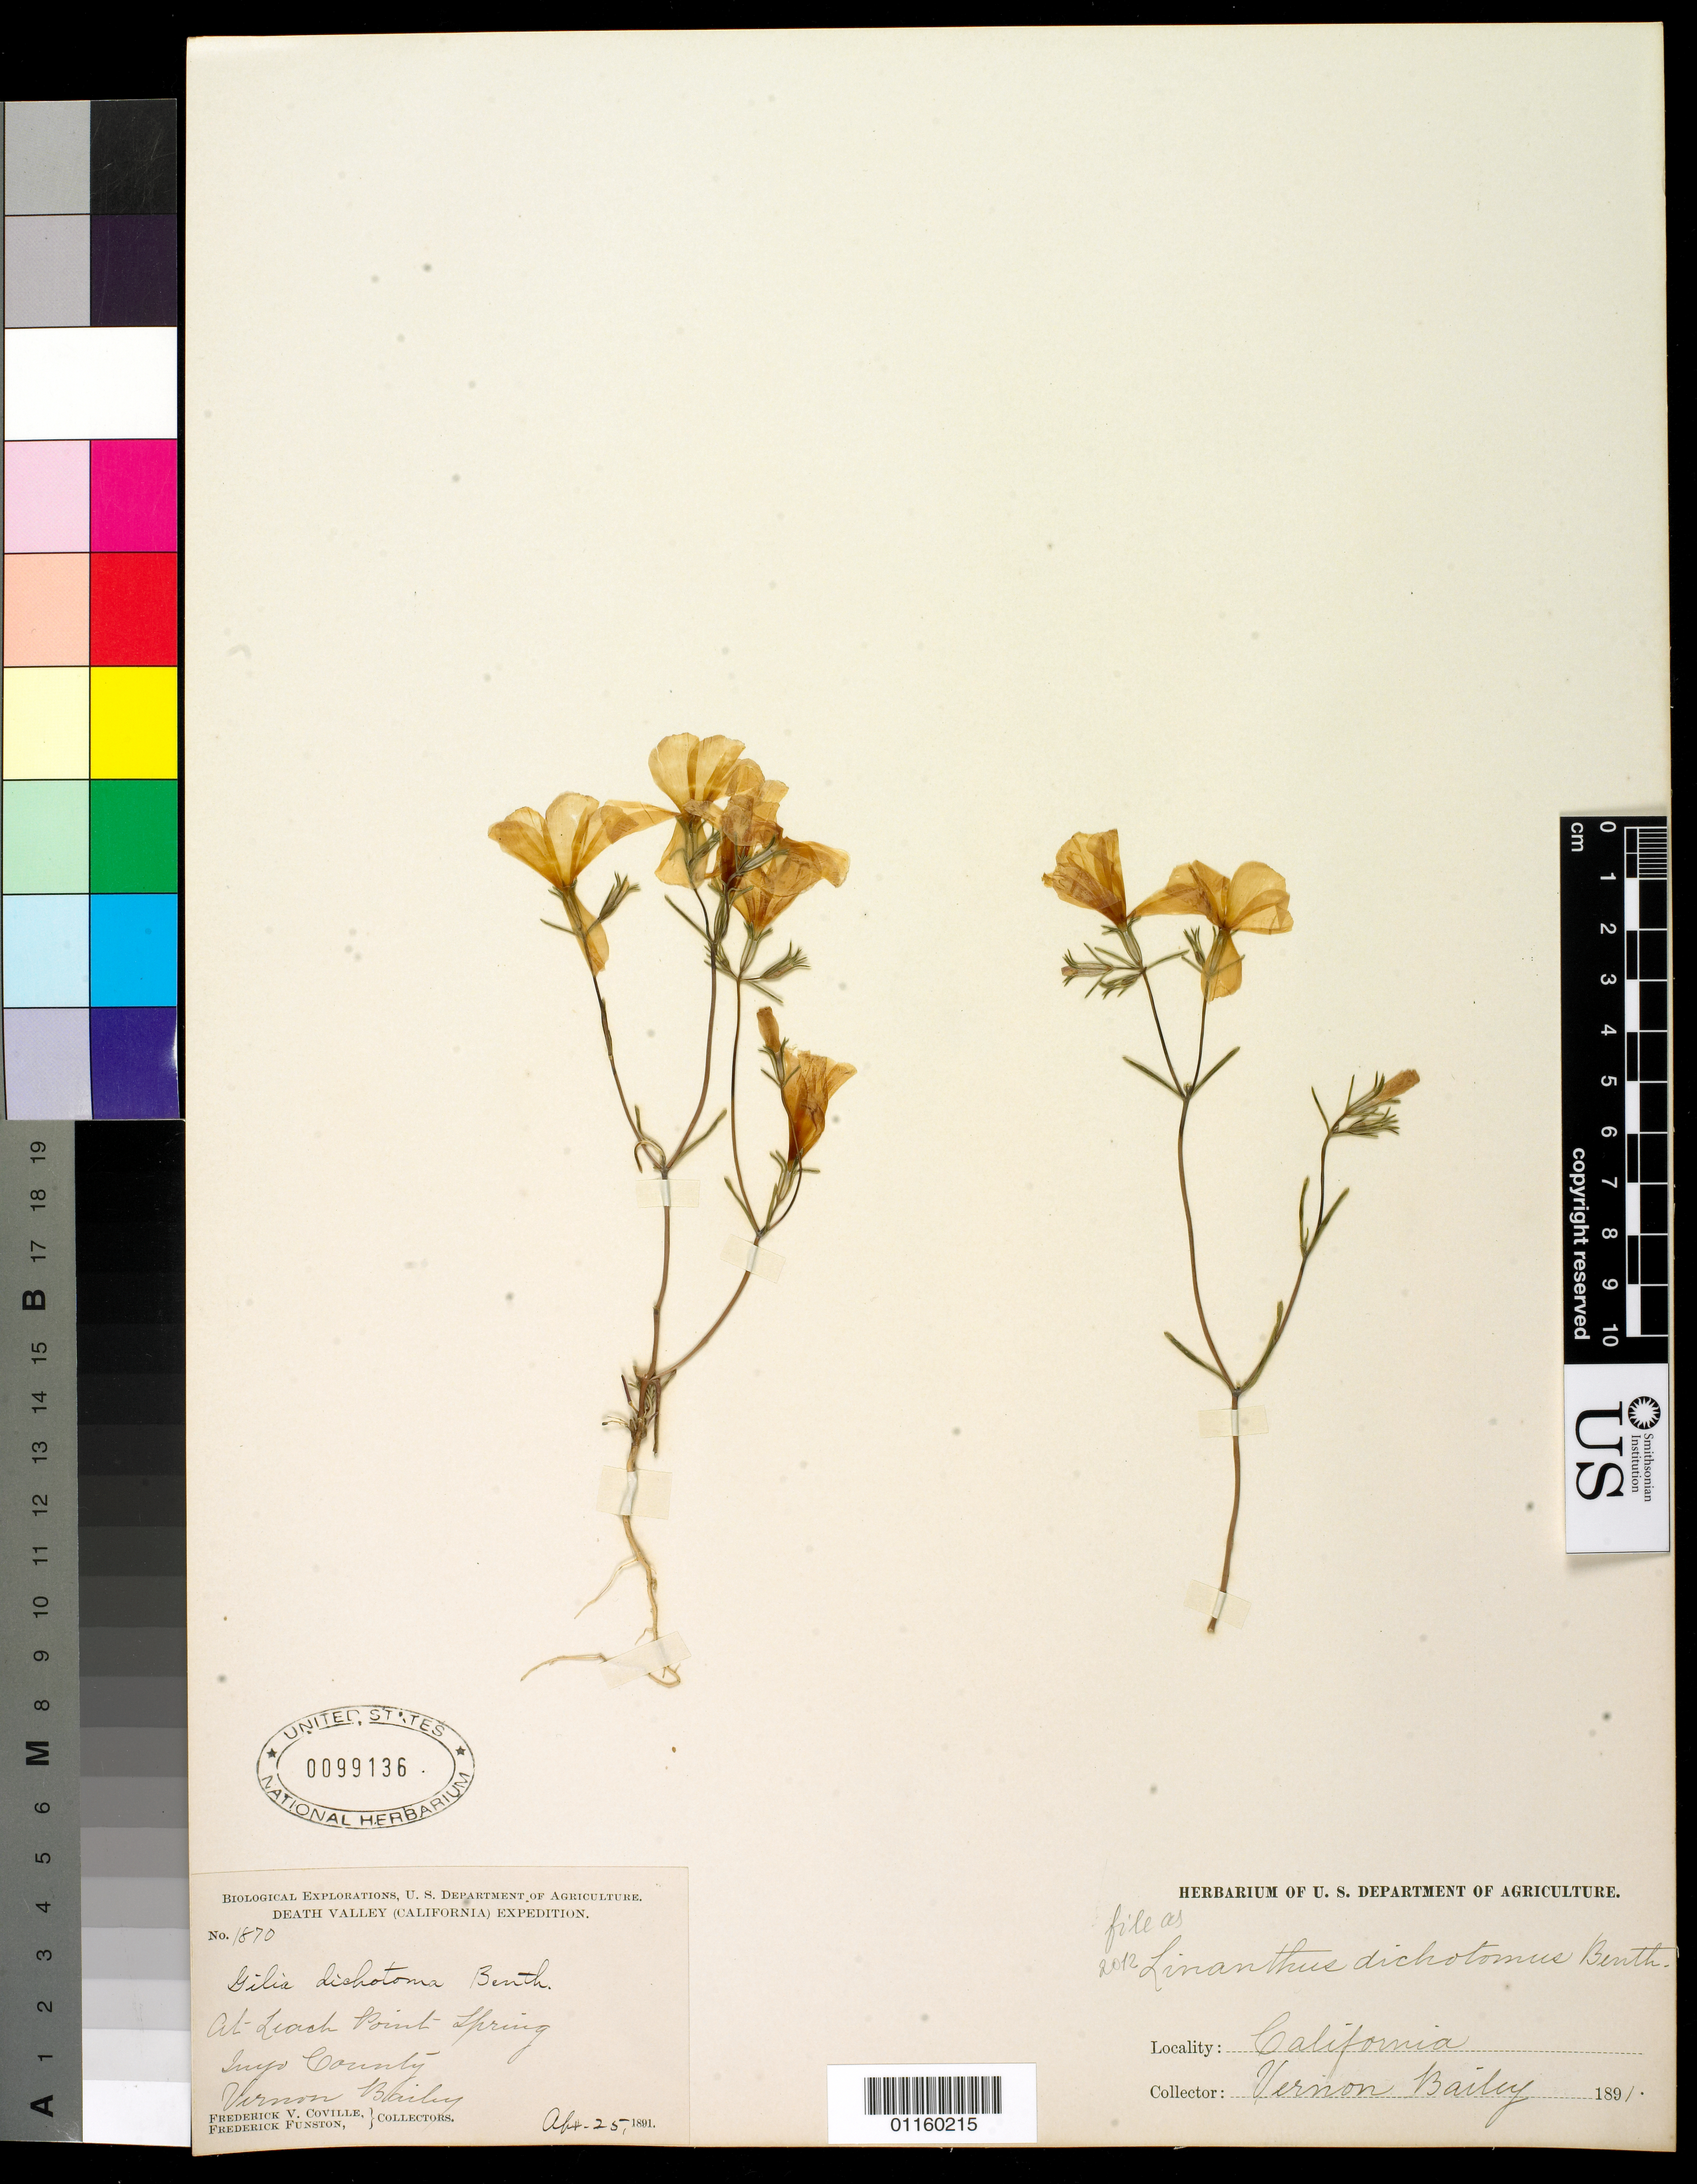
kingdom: Plantae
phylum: Tracheophyta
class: Magnoliopsida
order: Ericales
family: Polemoniaceae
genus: Linanthus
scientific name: Linanthus dichotomus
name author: Benth.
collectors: F. V. Coville, F. Funston & V. O. Bailey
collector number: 1870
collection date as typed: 25 Apr 1891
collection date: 1891-04-25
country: United States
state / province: California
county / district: Inyo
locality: at Leach Point Spring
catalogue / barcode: US 99136